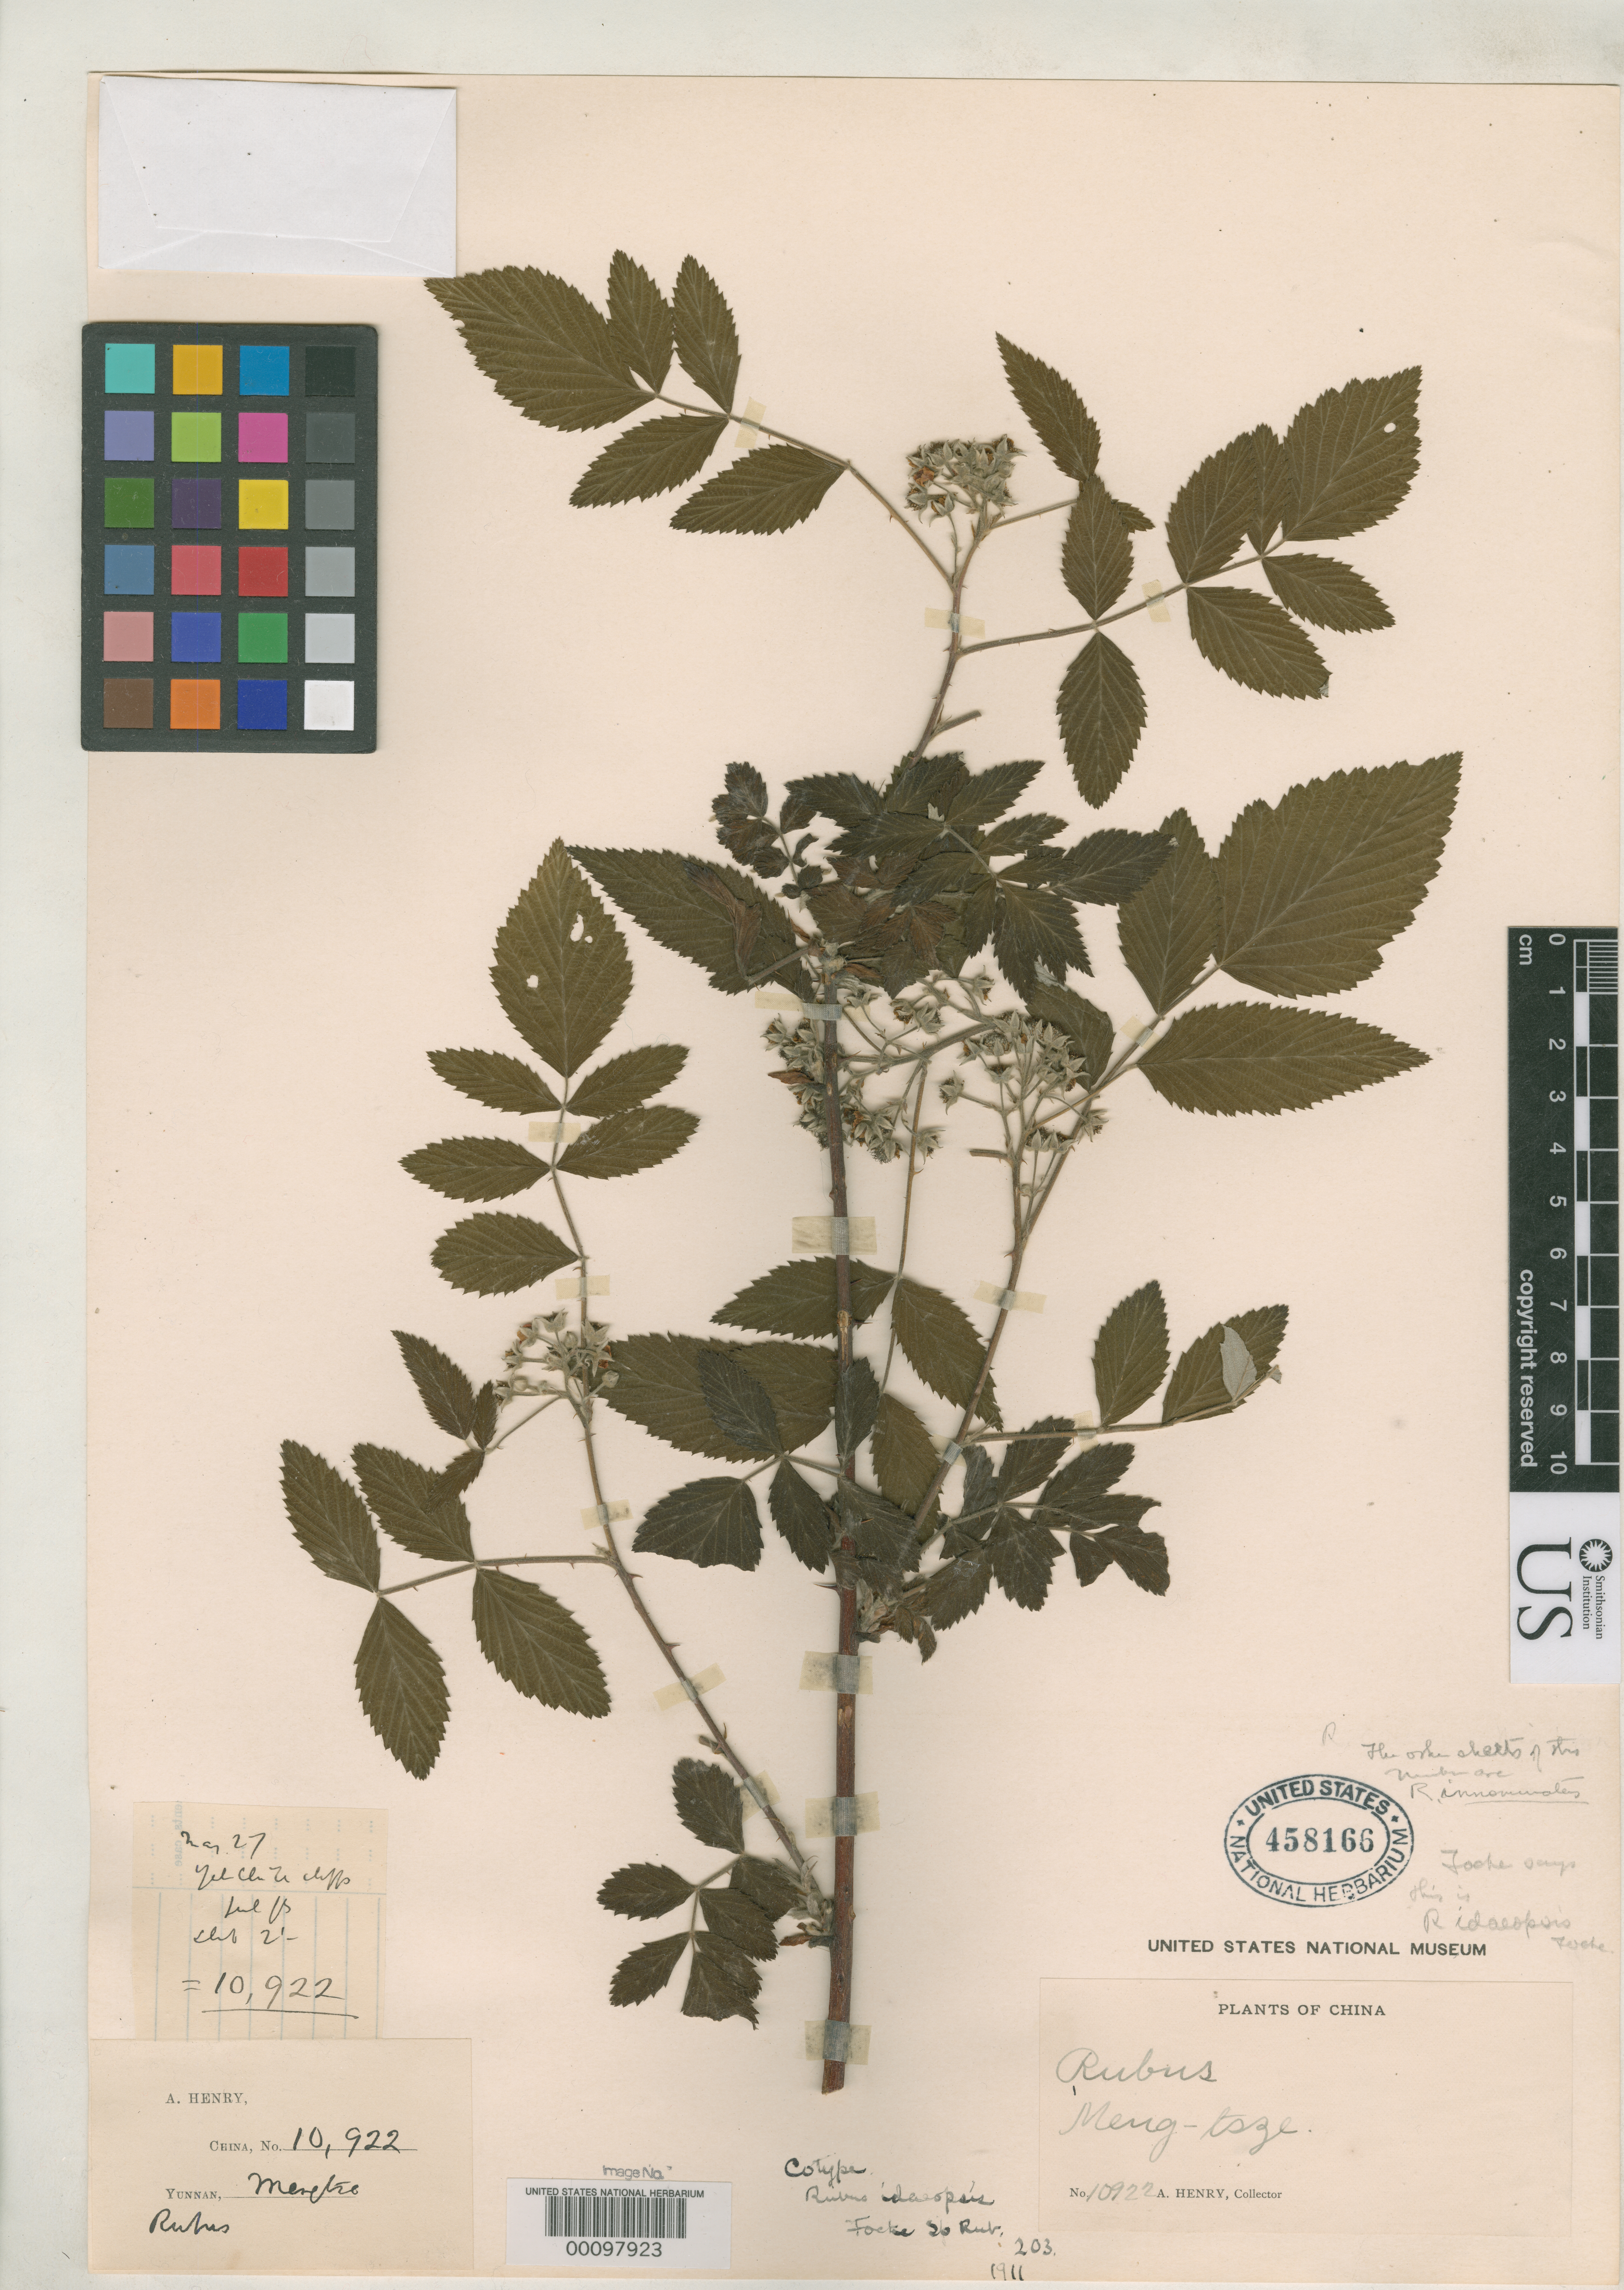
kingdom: Plantae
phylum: Tracheophyta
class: Magnoliopsida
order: Rosales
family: Rosaceae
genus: Rubus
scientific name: Rubus idaeopsis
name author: Focke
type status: Syntype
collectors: A. Henry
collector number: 10922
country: China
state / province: Yunnan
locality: Meng-tsze.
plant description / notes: US sheets are apparently syntypes (note different collection dates); protologue does not cite collection date, but describes both flowers and fruits.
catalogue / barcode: US 458166